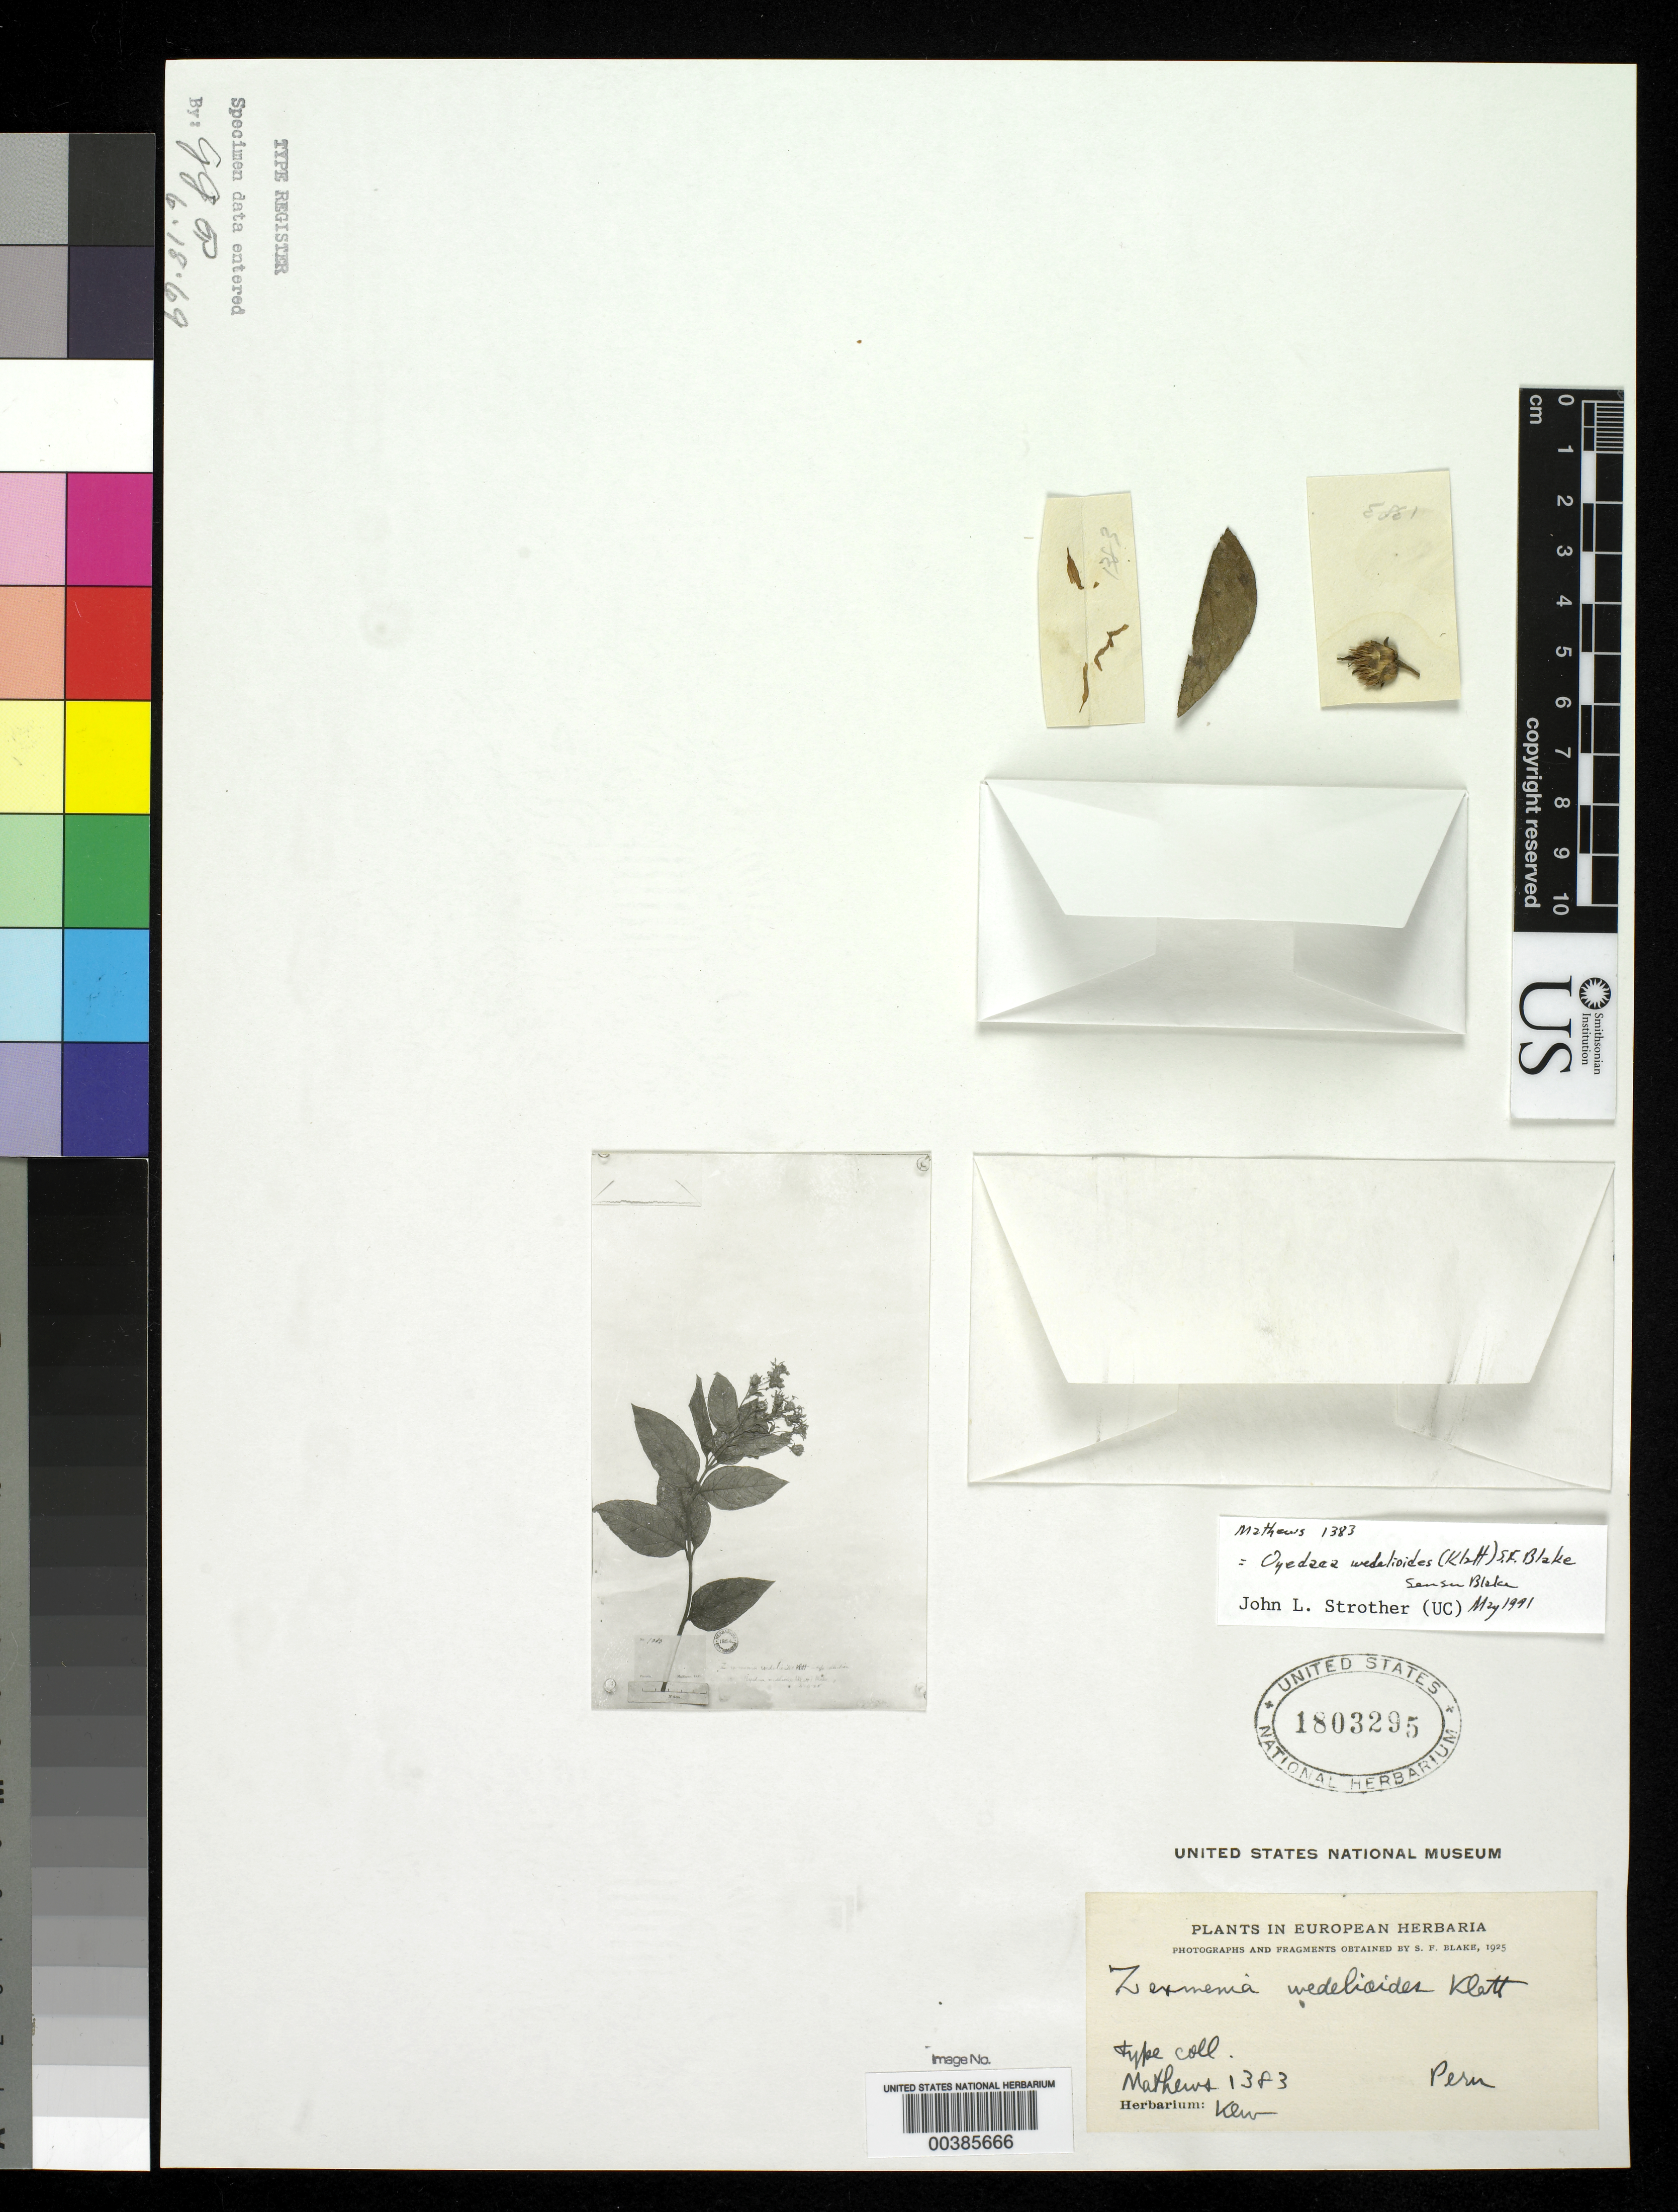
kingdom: Plantae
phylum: Tracheophyta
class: Magnoliopsida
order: Asterales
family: Asteraceae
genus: Zexmenia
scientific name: Zexmenia wedelioides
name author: Klatt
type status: Type Fragment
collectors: A. Mathews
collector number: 1383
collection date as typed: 1835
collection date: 1835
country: Peru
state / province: San Martín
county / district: Mariscal Cáceres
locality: Rio Huallaga, margen Derecha del; Balsa Probana; dtto. Tocache Nuevo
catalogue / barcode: US 1803295